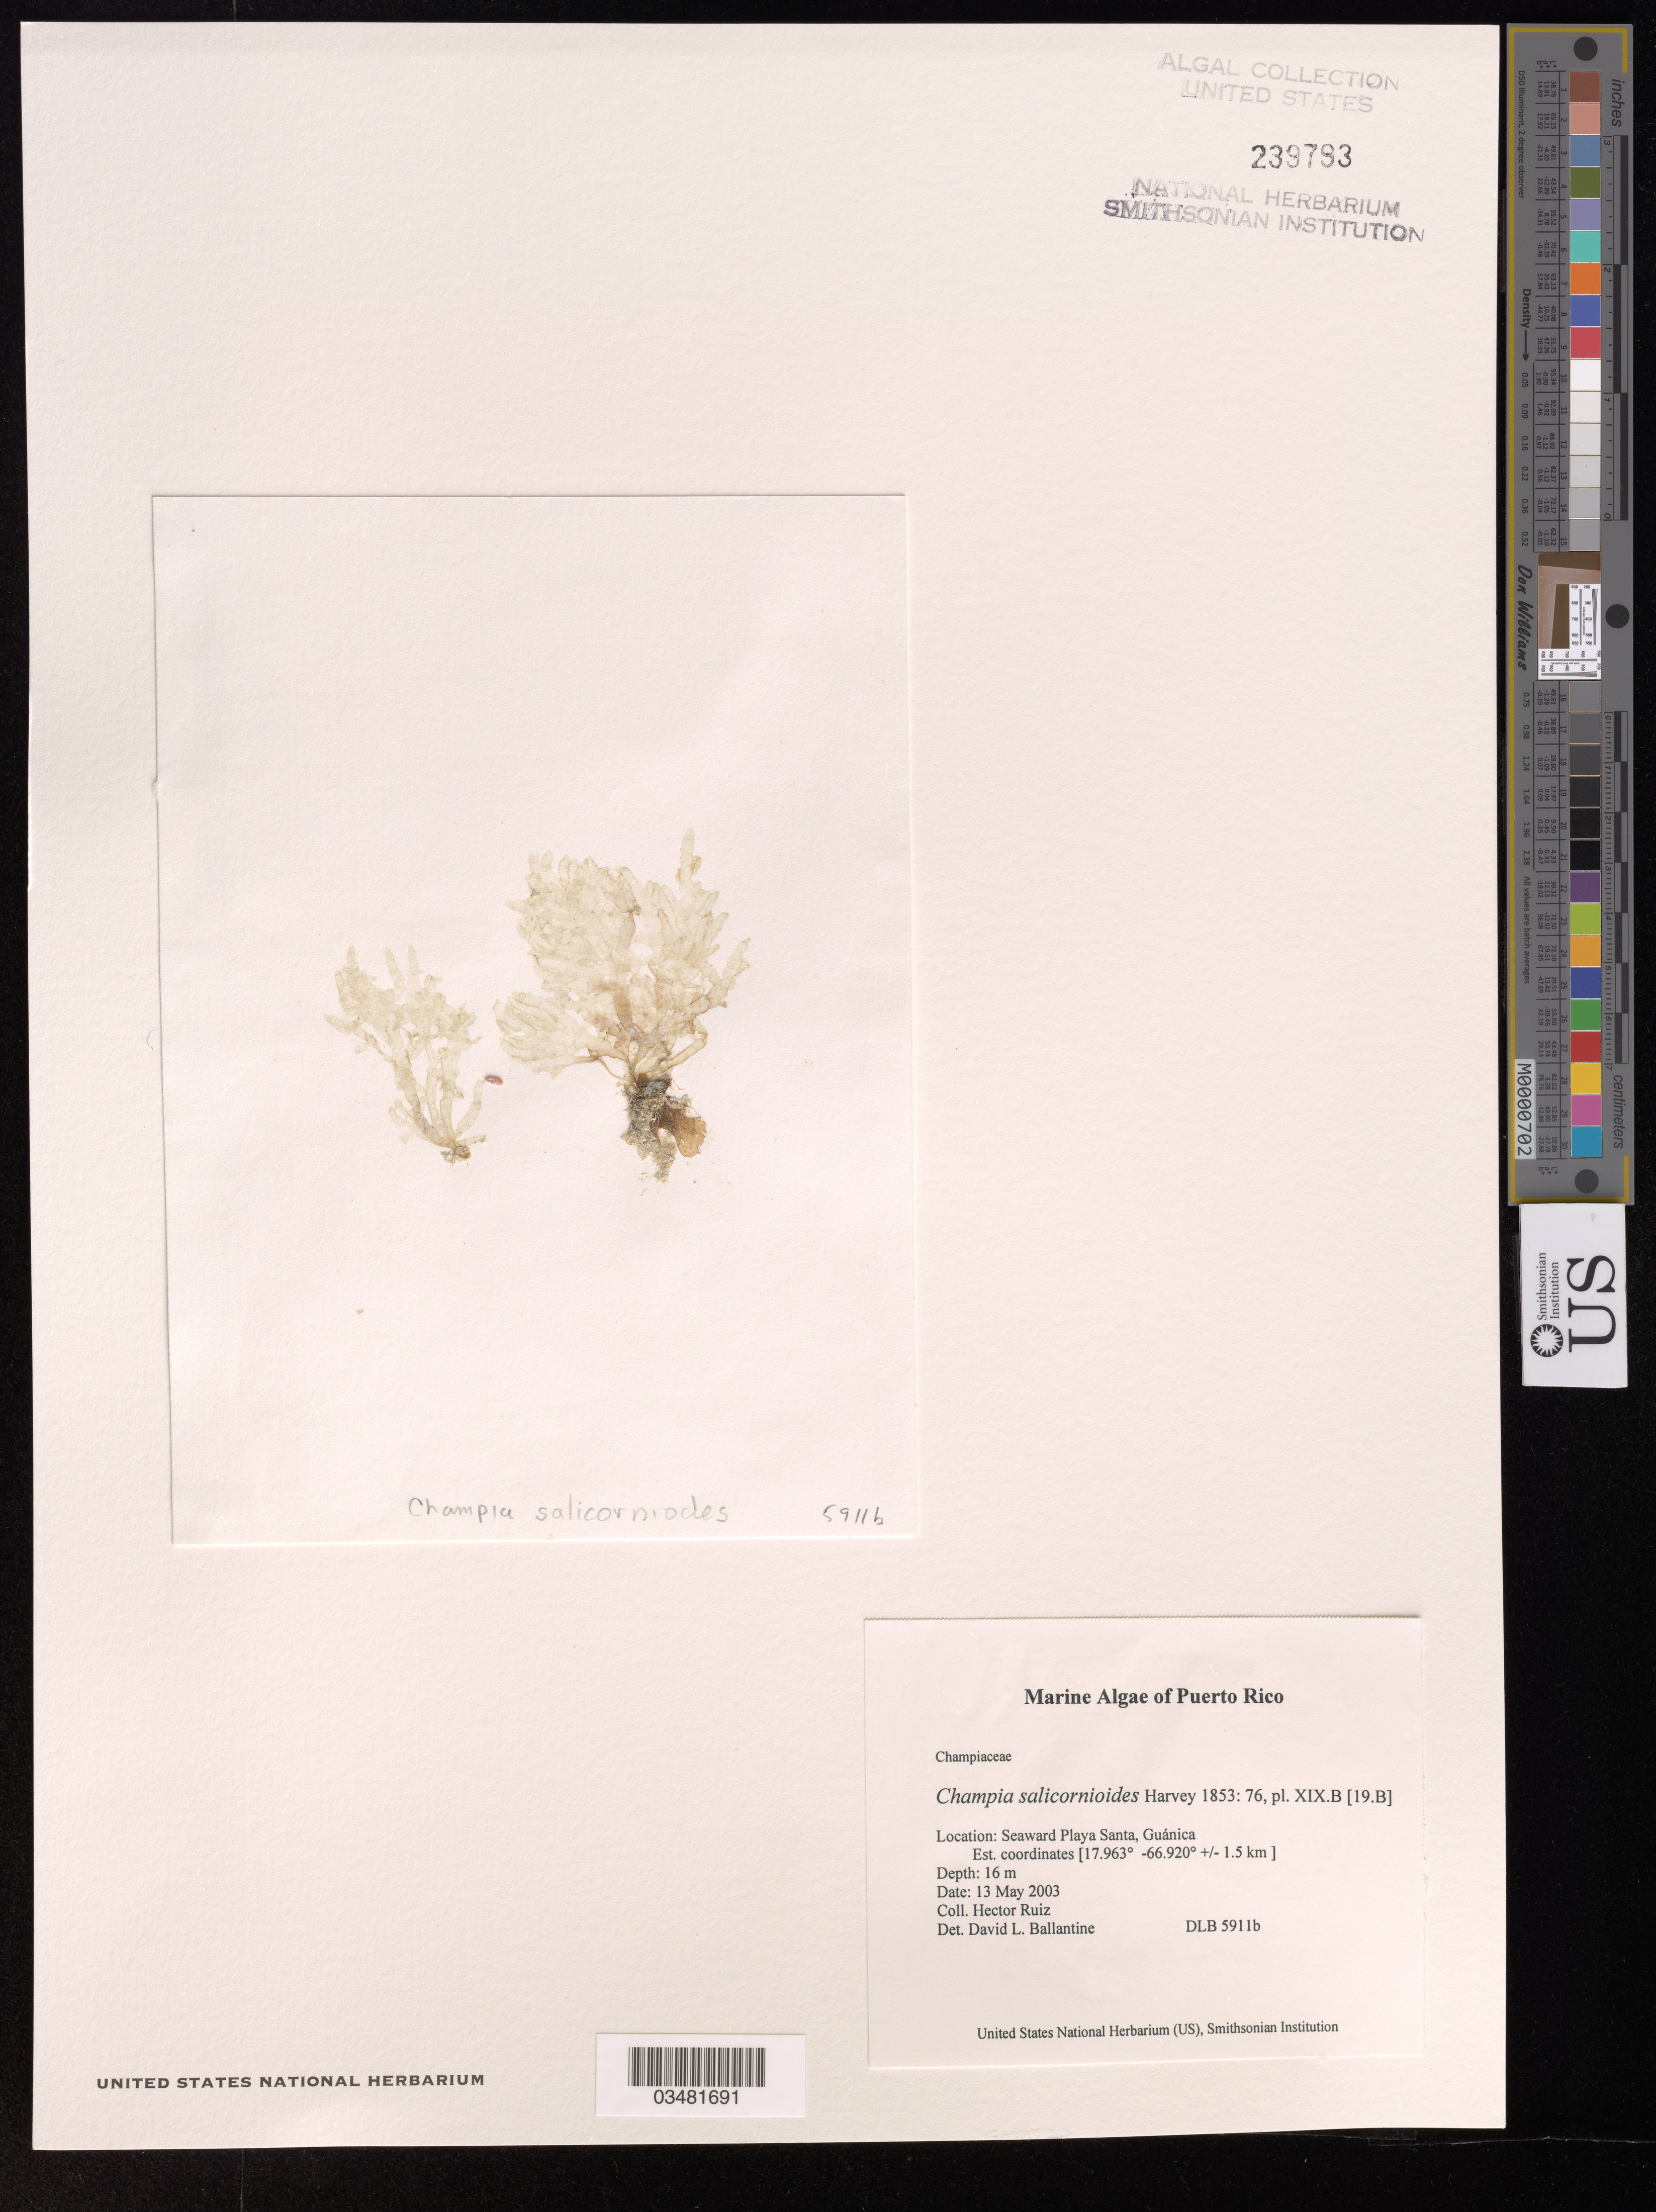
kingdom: Plantae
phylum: Rhodophyta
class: Florideophyceae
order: Rhodymeniales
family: Champiaceae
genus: Champia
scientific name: Champia salicornioides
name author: Harv.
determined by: Ballantine, D. L.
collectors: H. Ruiz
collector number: DLB 5911b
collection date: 2003-05-13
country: Puerto Rico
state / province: Guanica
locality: Seaward Playa Santa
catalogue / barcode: US 239793